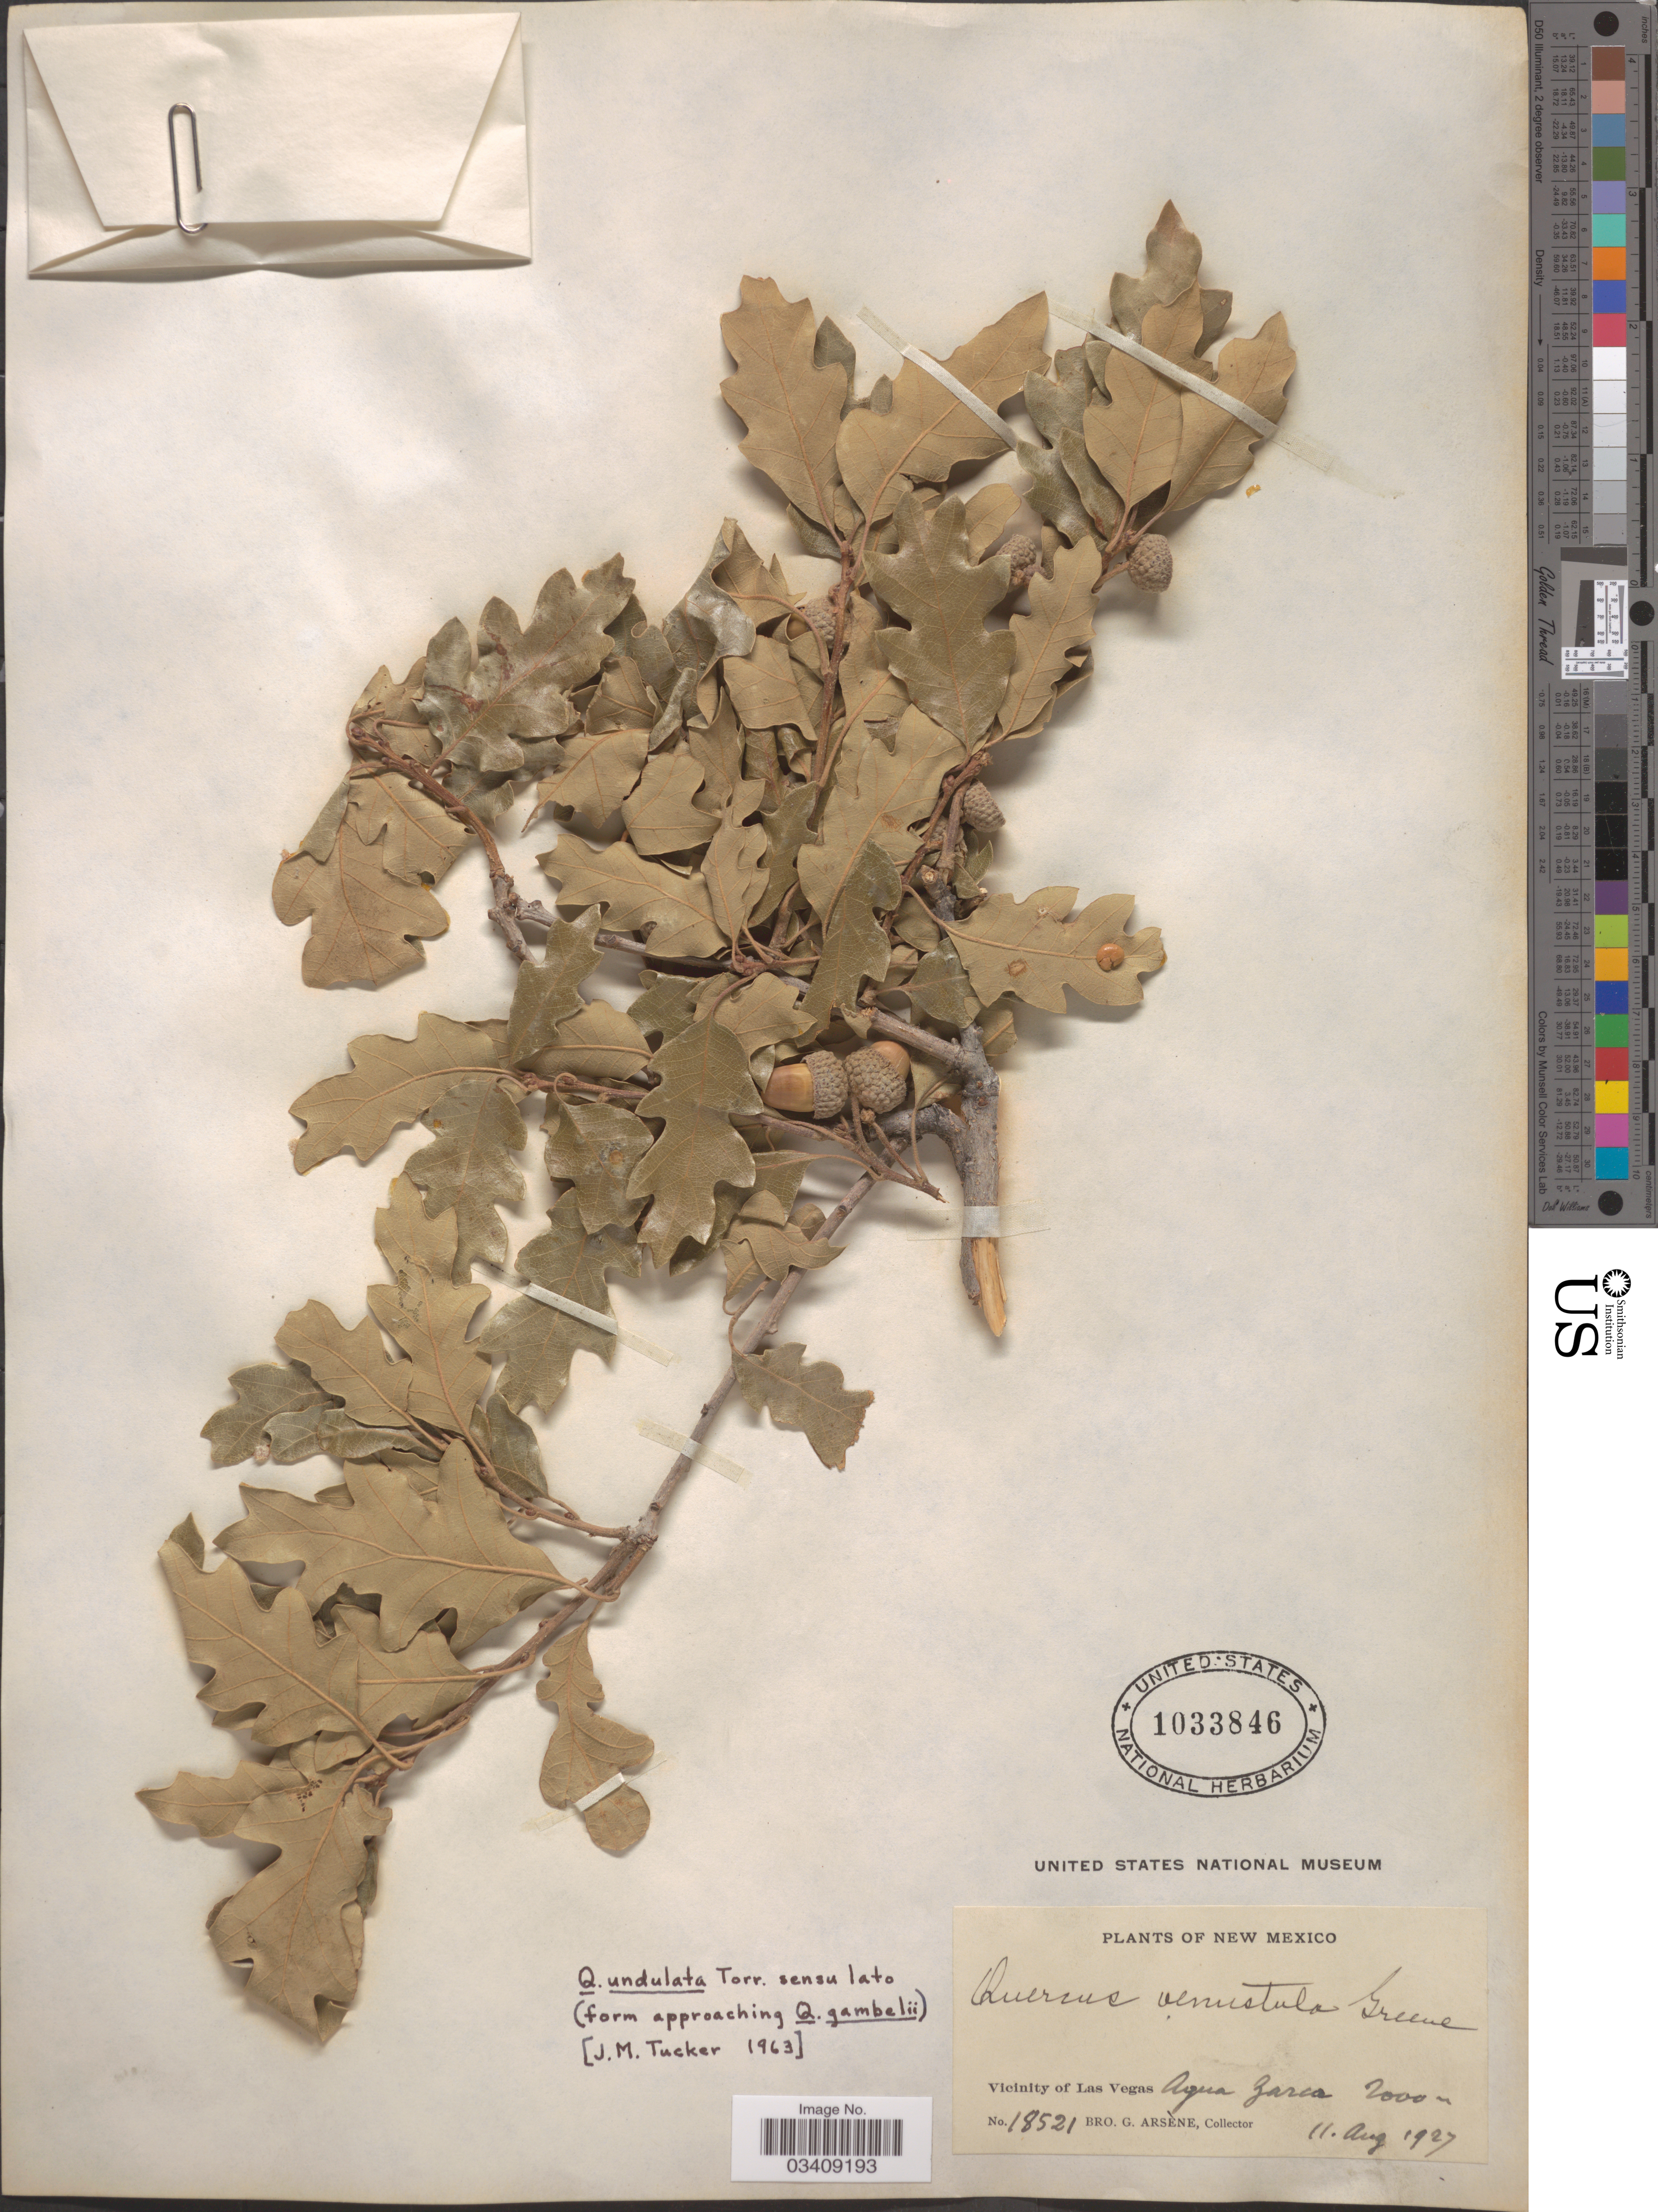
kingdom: Plantae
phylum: Tracheophyta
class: Magnoliopsida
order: Fagales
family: Fagaceae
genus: Quercus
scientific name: Quercus undulata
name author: Torr.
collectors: Bro. G. Arsène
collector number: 18521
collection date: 1927-08-11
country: United States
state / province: New Mexico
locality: Vicinity of Las Vegas. Agua Zarca.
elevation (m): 2000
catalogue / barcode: US 1033846